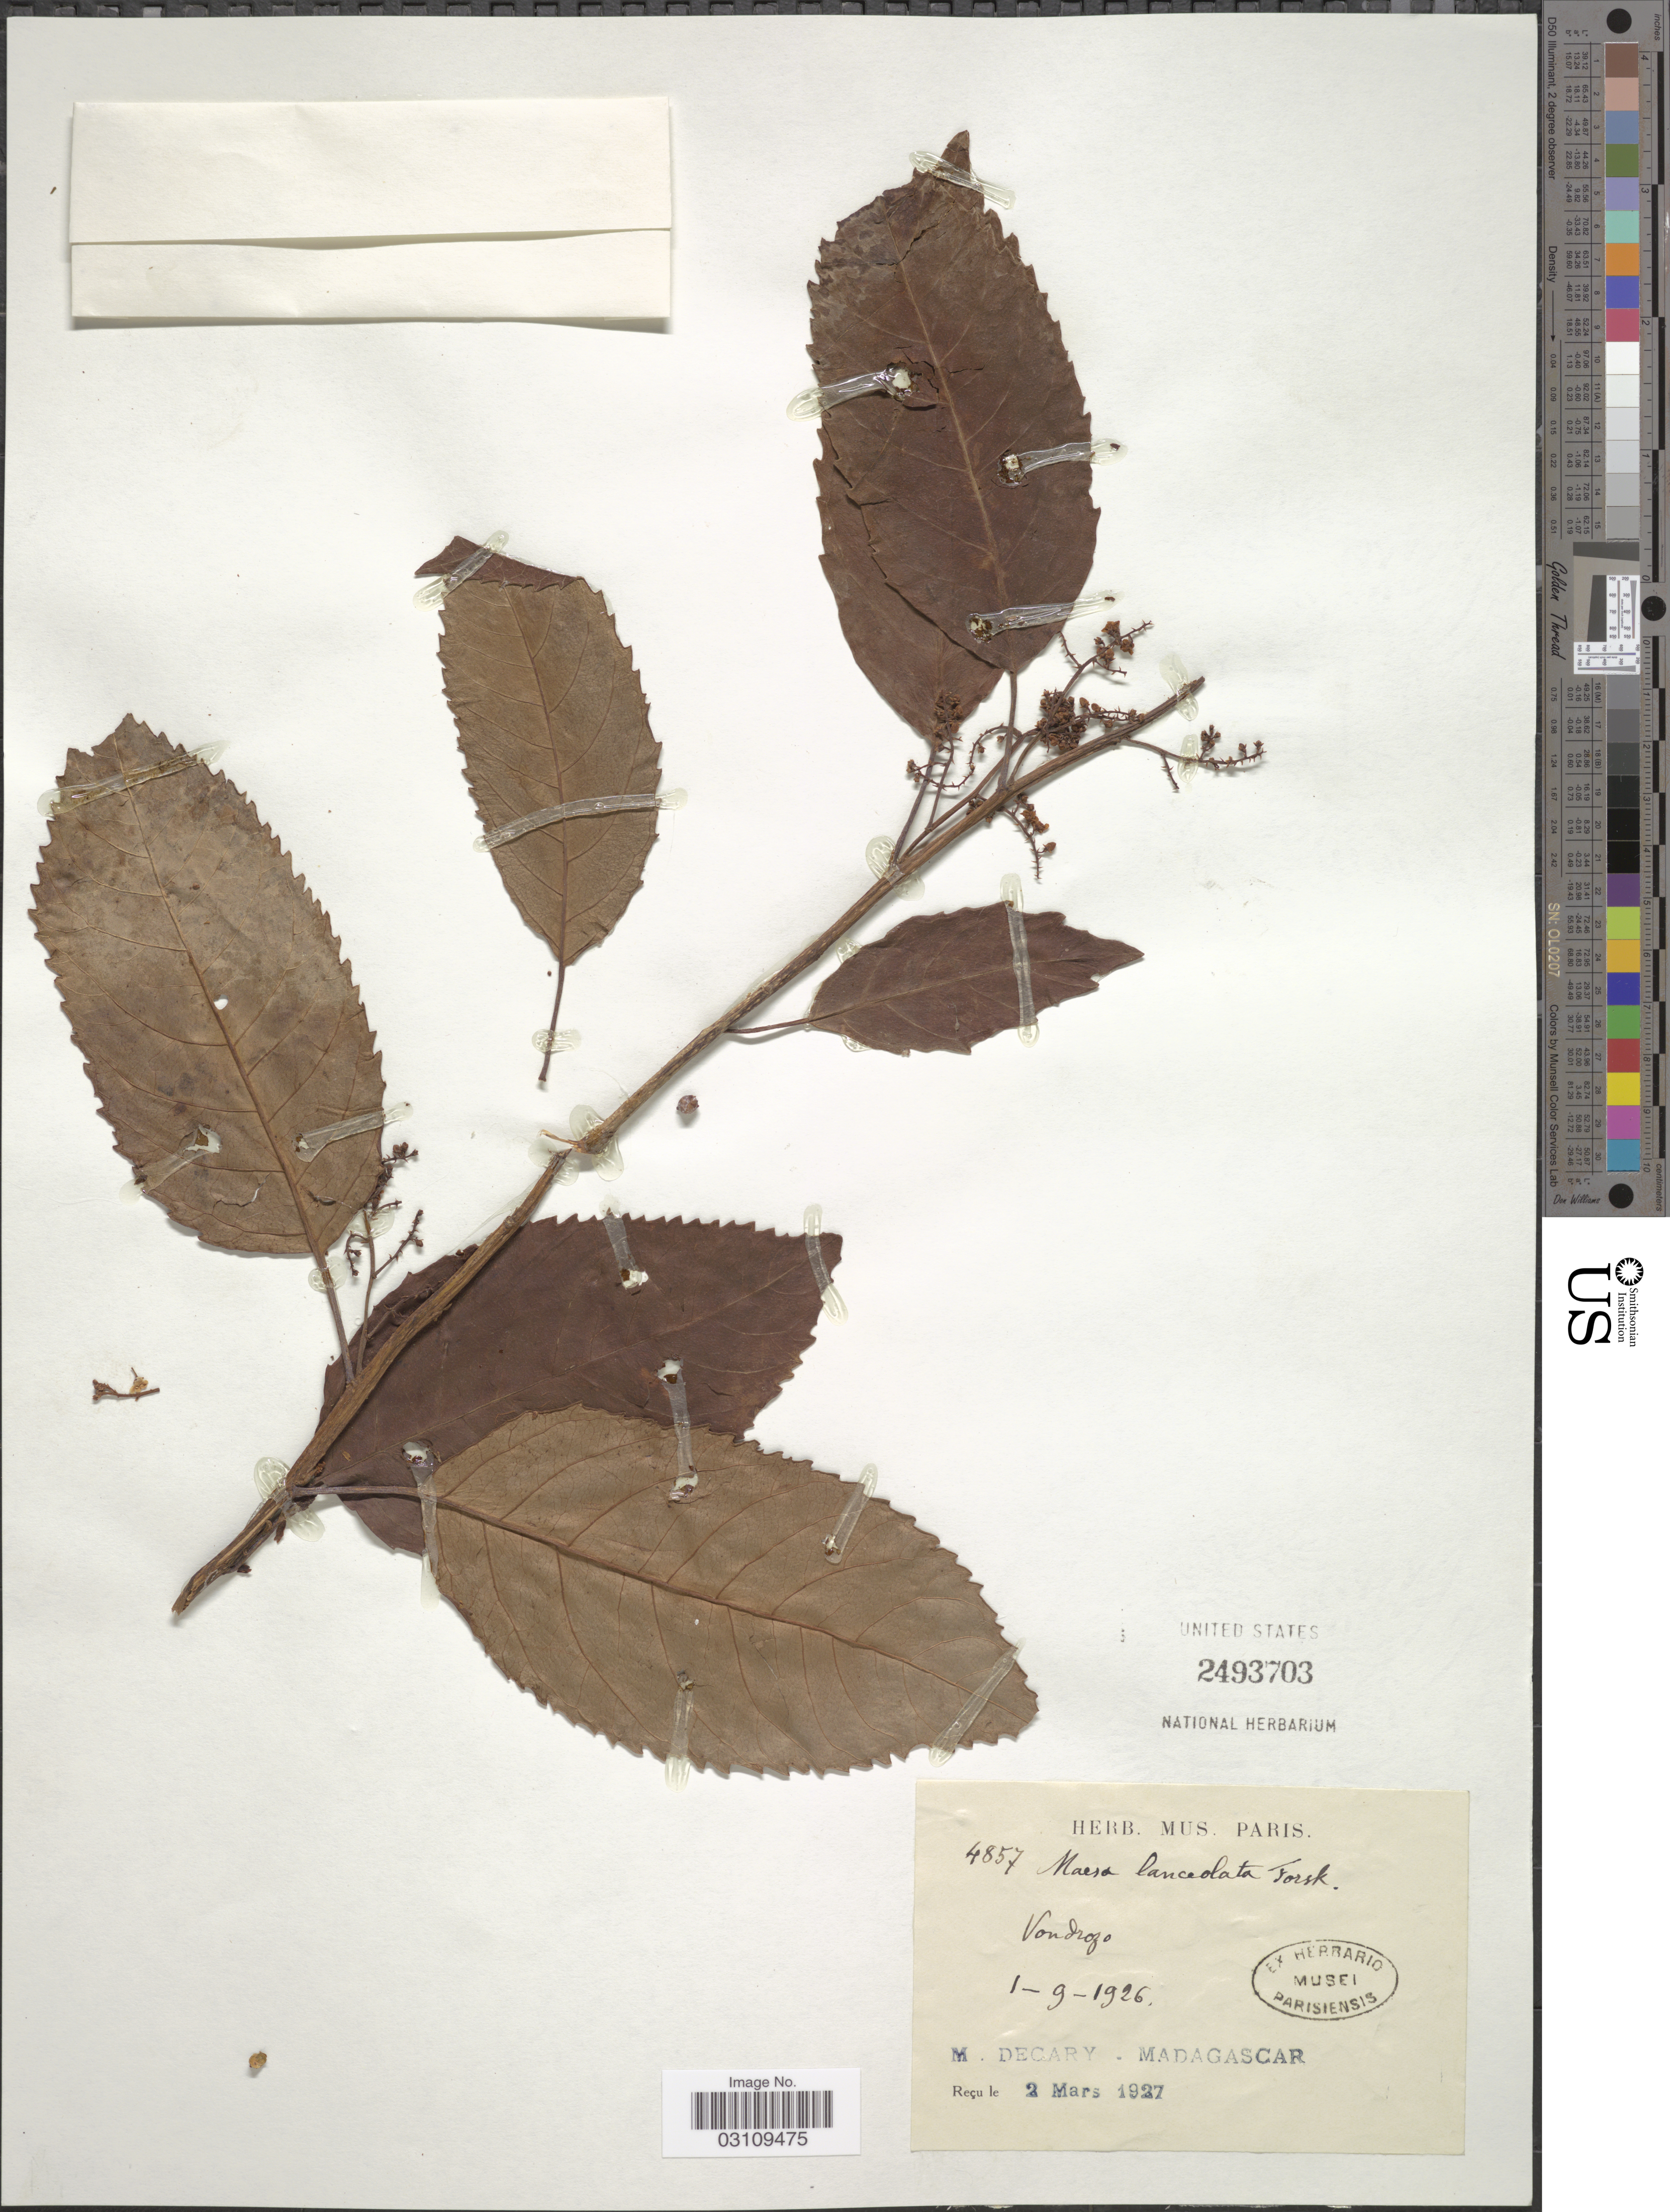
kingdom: Plantae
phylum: Tracheophyta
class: Magnoliopsida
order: Ericales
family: Primulaceae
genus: Maesa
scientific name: Maesa lanceolata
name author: Forssk.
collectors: R. Decary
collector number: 4857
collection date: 1926-09-01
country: Madagascar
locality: Vondrozo.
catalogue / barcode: US 2493703